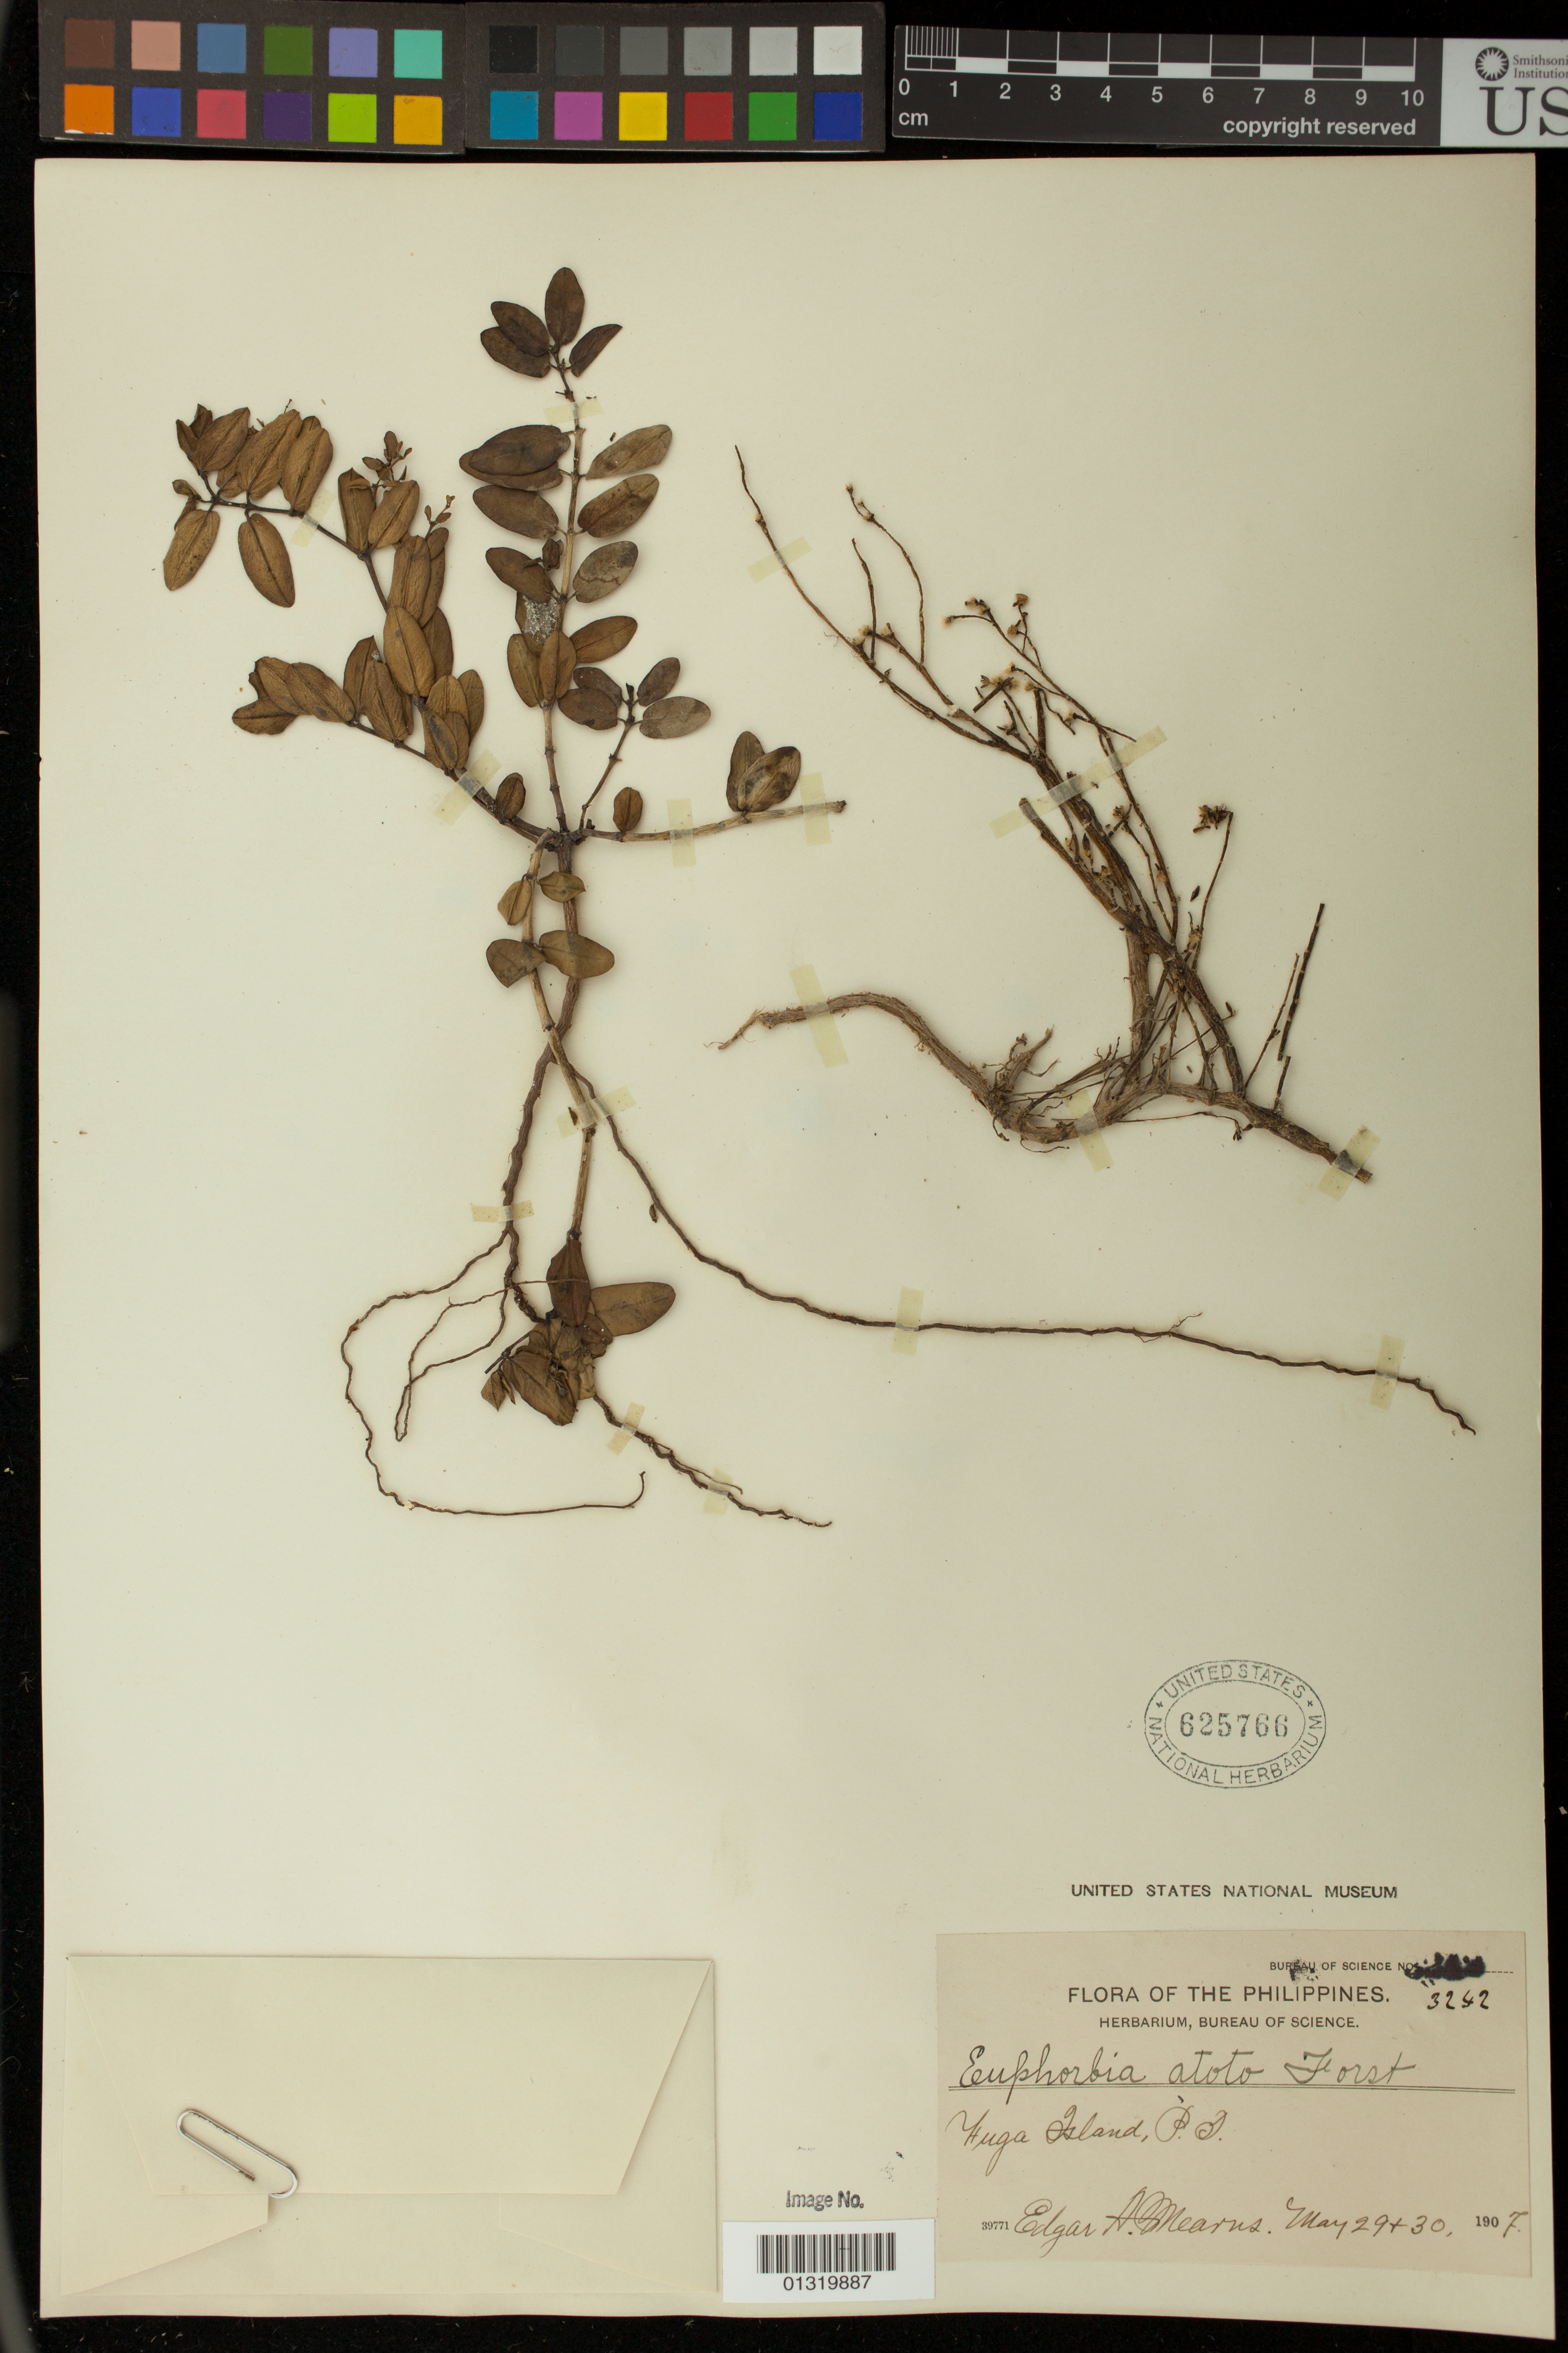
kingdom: Plantae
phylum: Tracheophyta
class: Magnoliopsida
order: Malpighiales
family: Euphorbiaceae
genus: Euphorbia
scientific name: Euphorbia atoto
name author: G. Forst.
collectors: E. A. Mearns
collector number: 3242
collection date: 1907-05-29/1907-05-30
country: Philippines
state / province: Cagayan Valley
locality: Fuga Island, P.I.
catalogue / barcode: US 625766